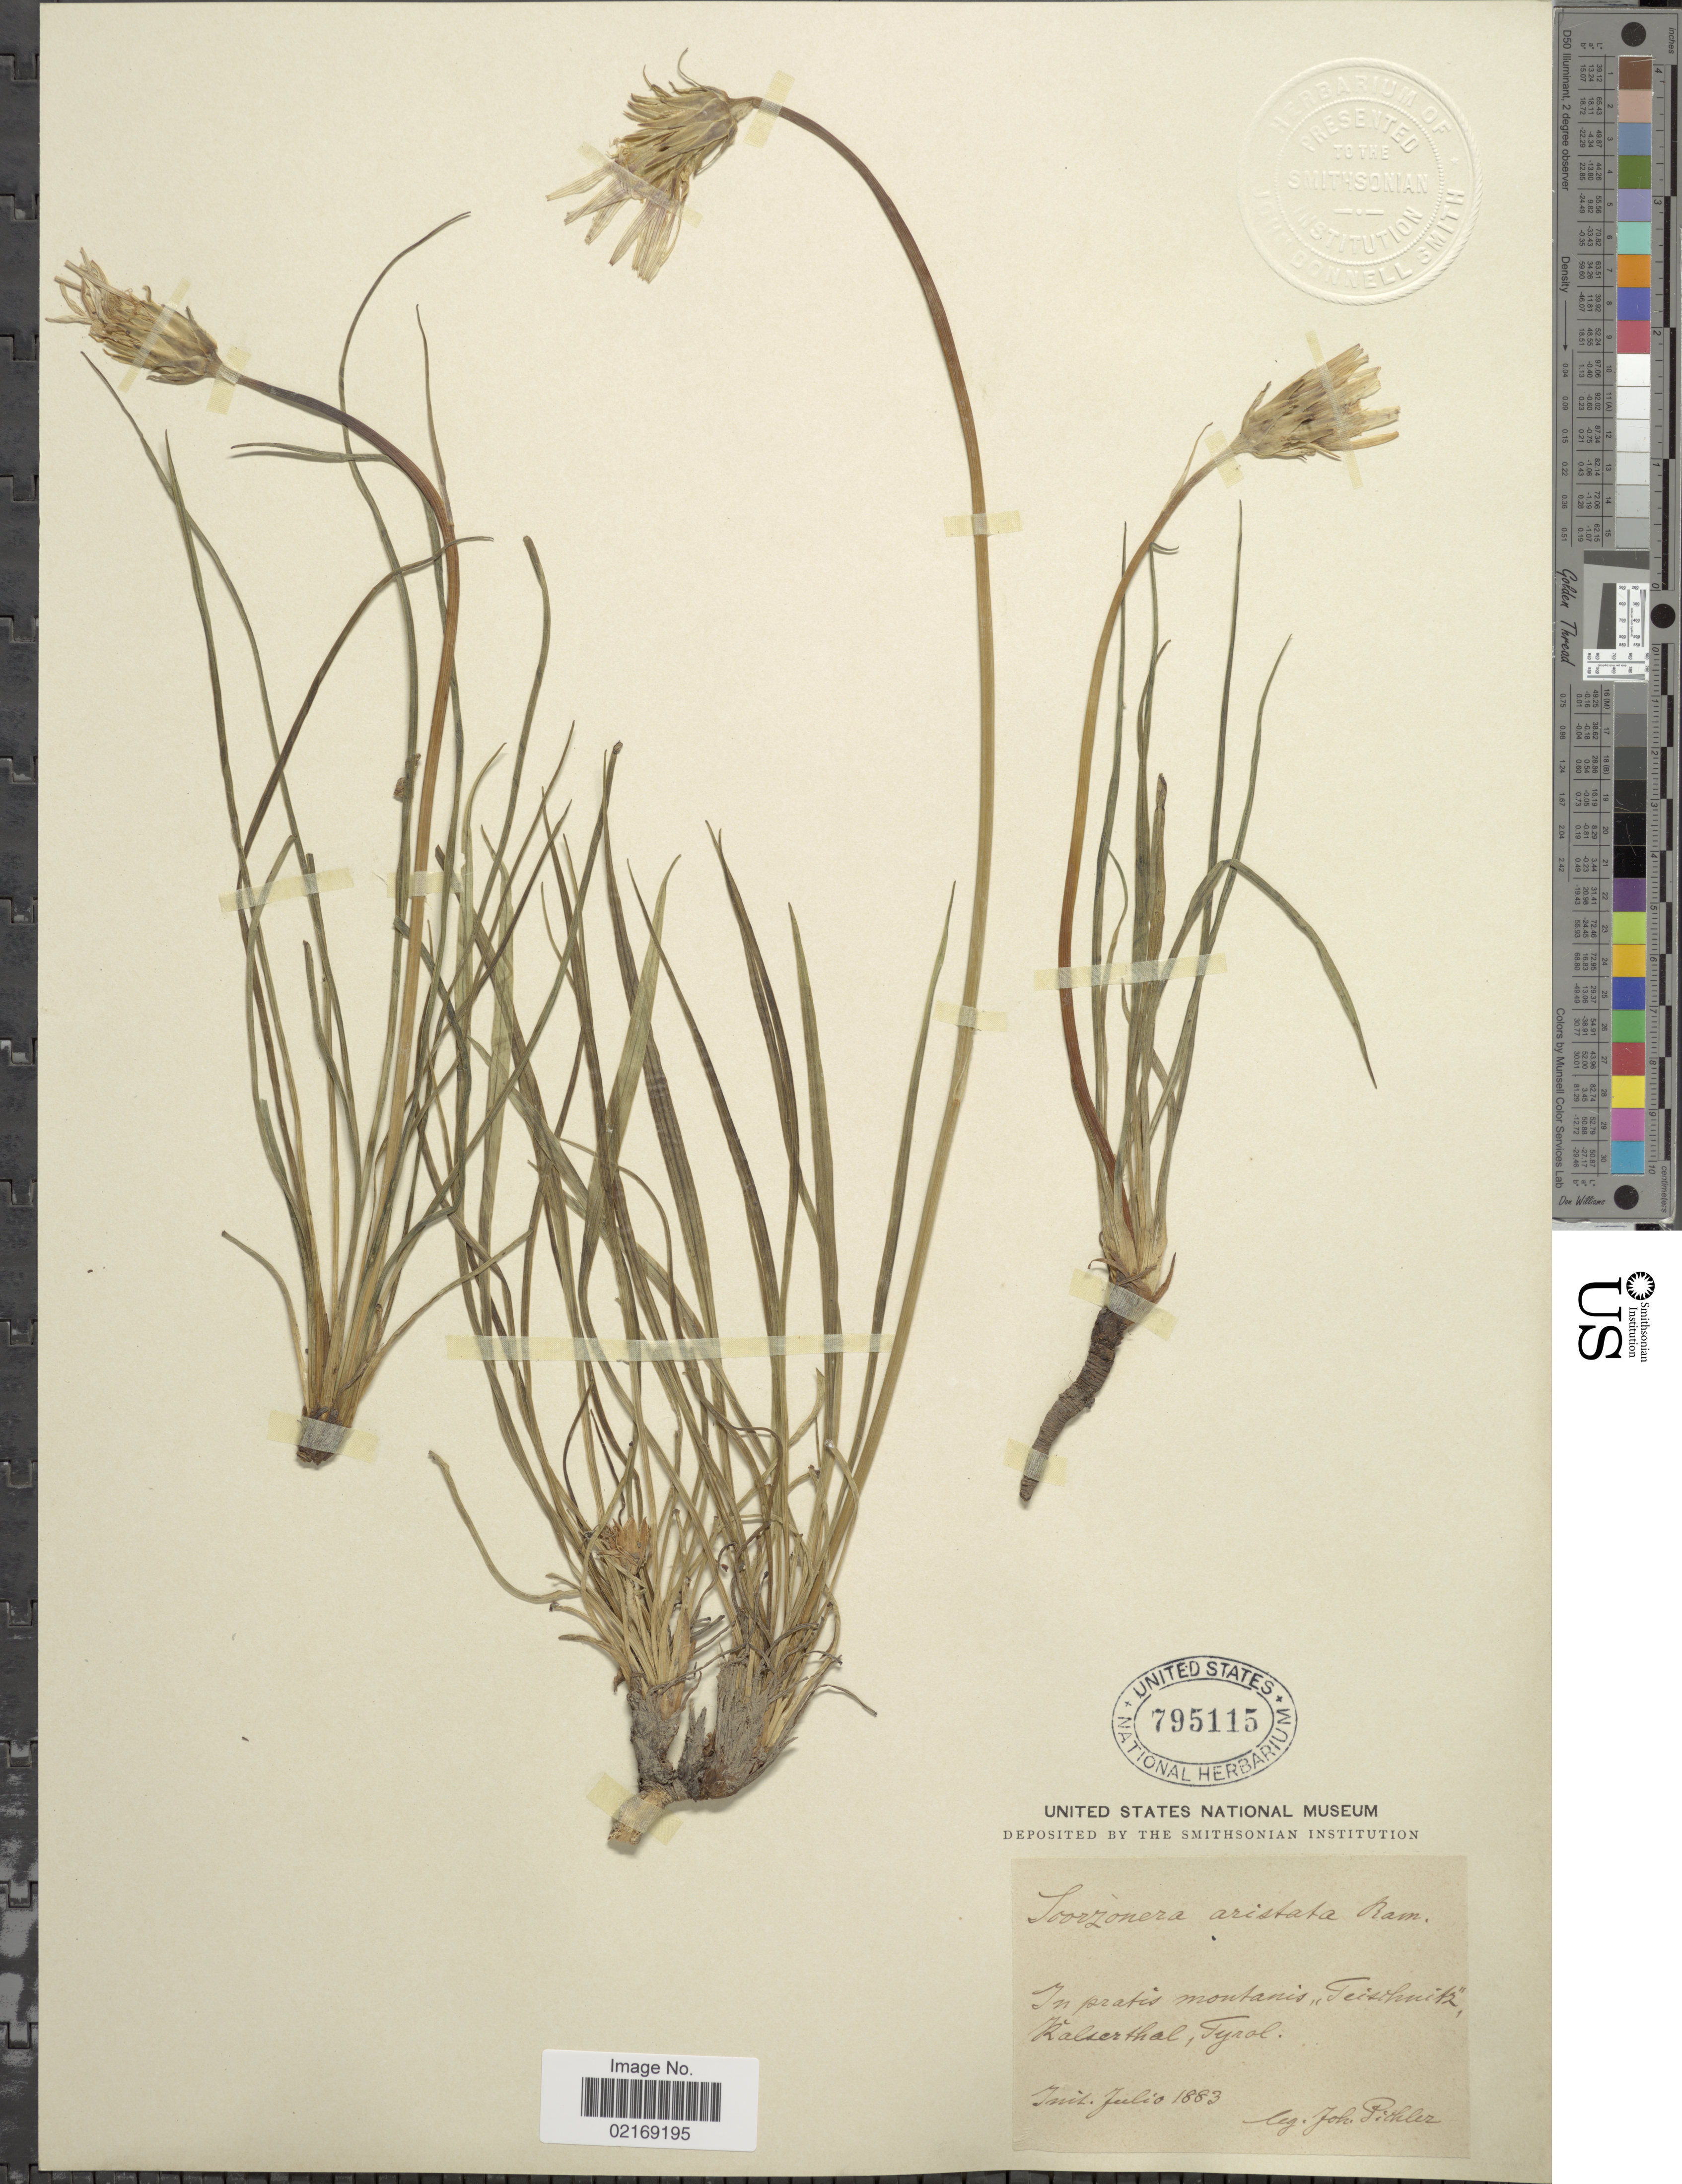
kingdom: Plantae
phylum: Tracheophyta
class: Magnoliopsida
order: Asterales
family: Asteraceae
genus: Scorzonera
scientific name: Scorzonera aristata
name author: Ramond ex DC.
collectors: Pichler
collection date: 1883-07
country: Austria / Italy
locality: In pratis motanis "Teischnitz"Kalserthal, Tyrol. [interpreted]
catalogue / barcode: US 795115